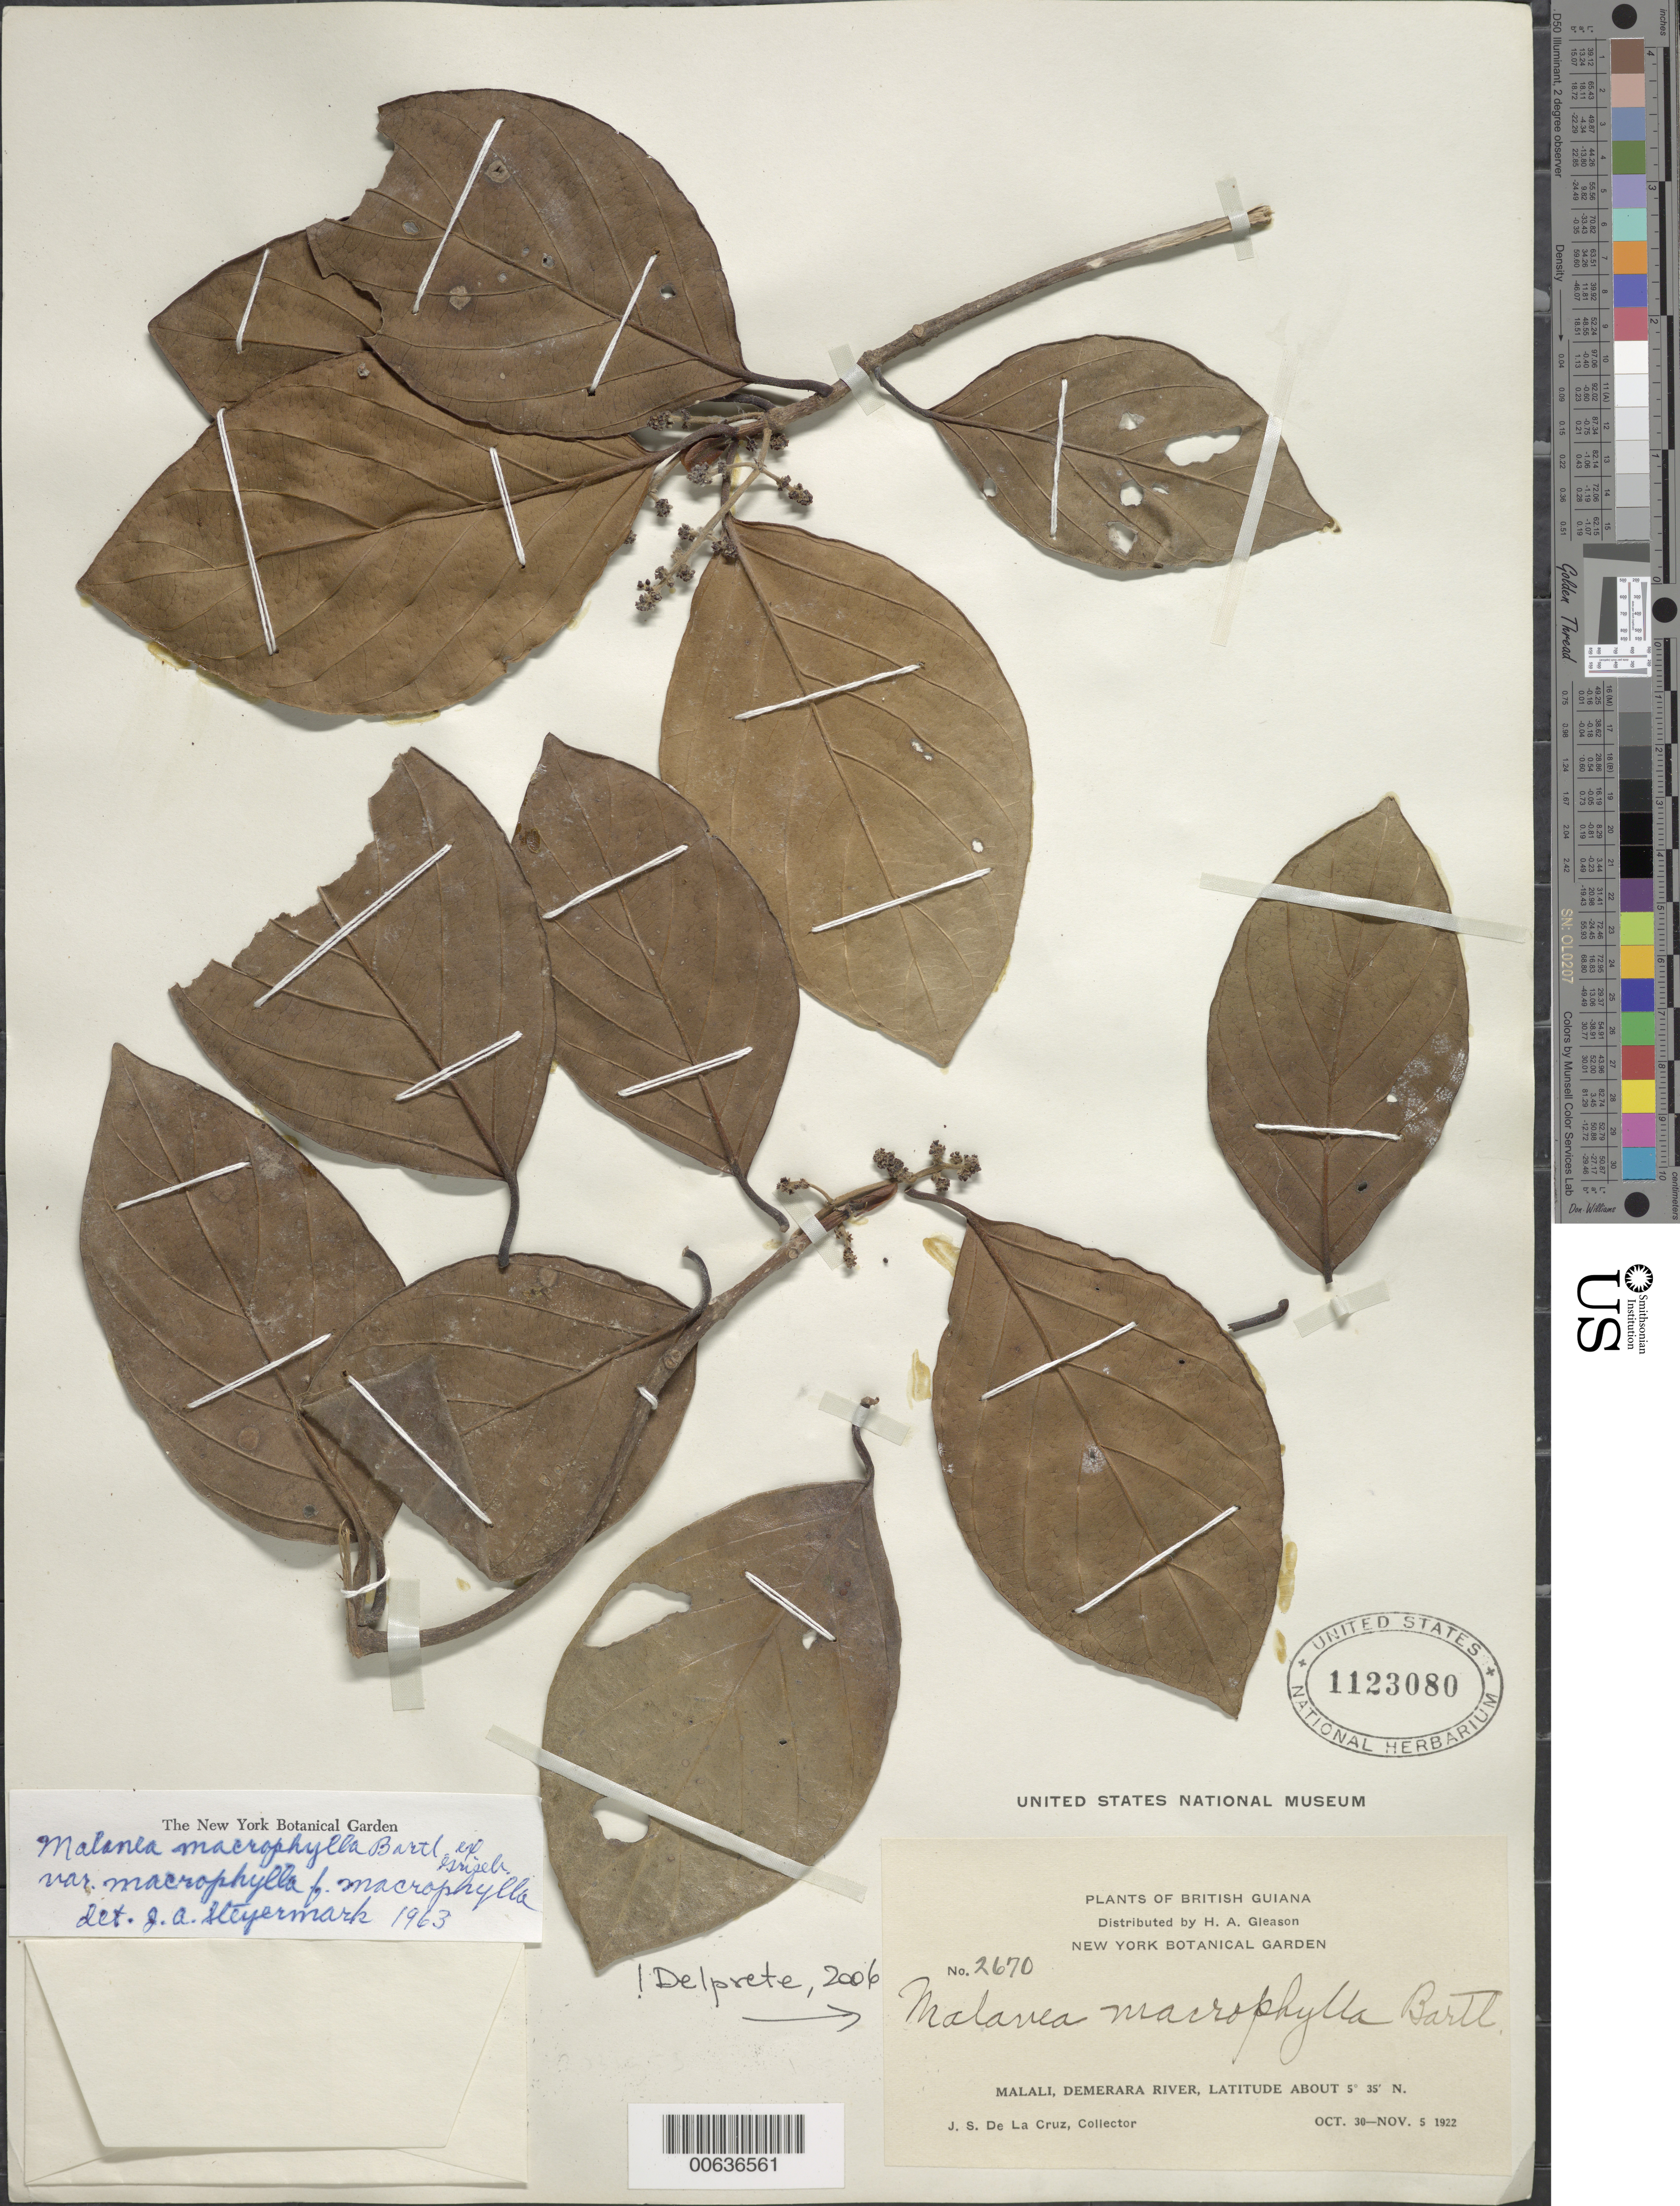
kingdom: Plantae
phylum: Tracheophyta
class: Magnoliopsida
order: Gentianales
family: Rubiaceae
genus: Malanea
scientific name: Malanea macrophylla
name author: Bartl. ex Griseb.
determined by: Delprete, P. G., Herb. de Guyane Cay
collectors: J. S. de la Cruz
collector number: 2670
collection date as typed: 30-Oct-22 to 5-Nov-22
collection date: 1922-10-30/1922-11-05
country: Guyana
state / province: U. Demerara-Berbice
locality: Malali, Demerara R.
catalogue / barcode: US 1123080